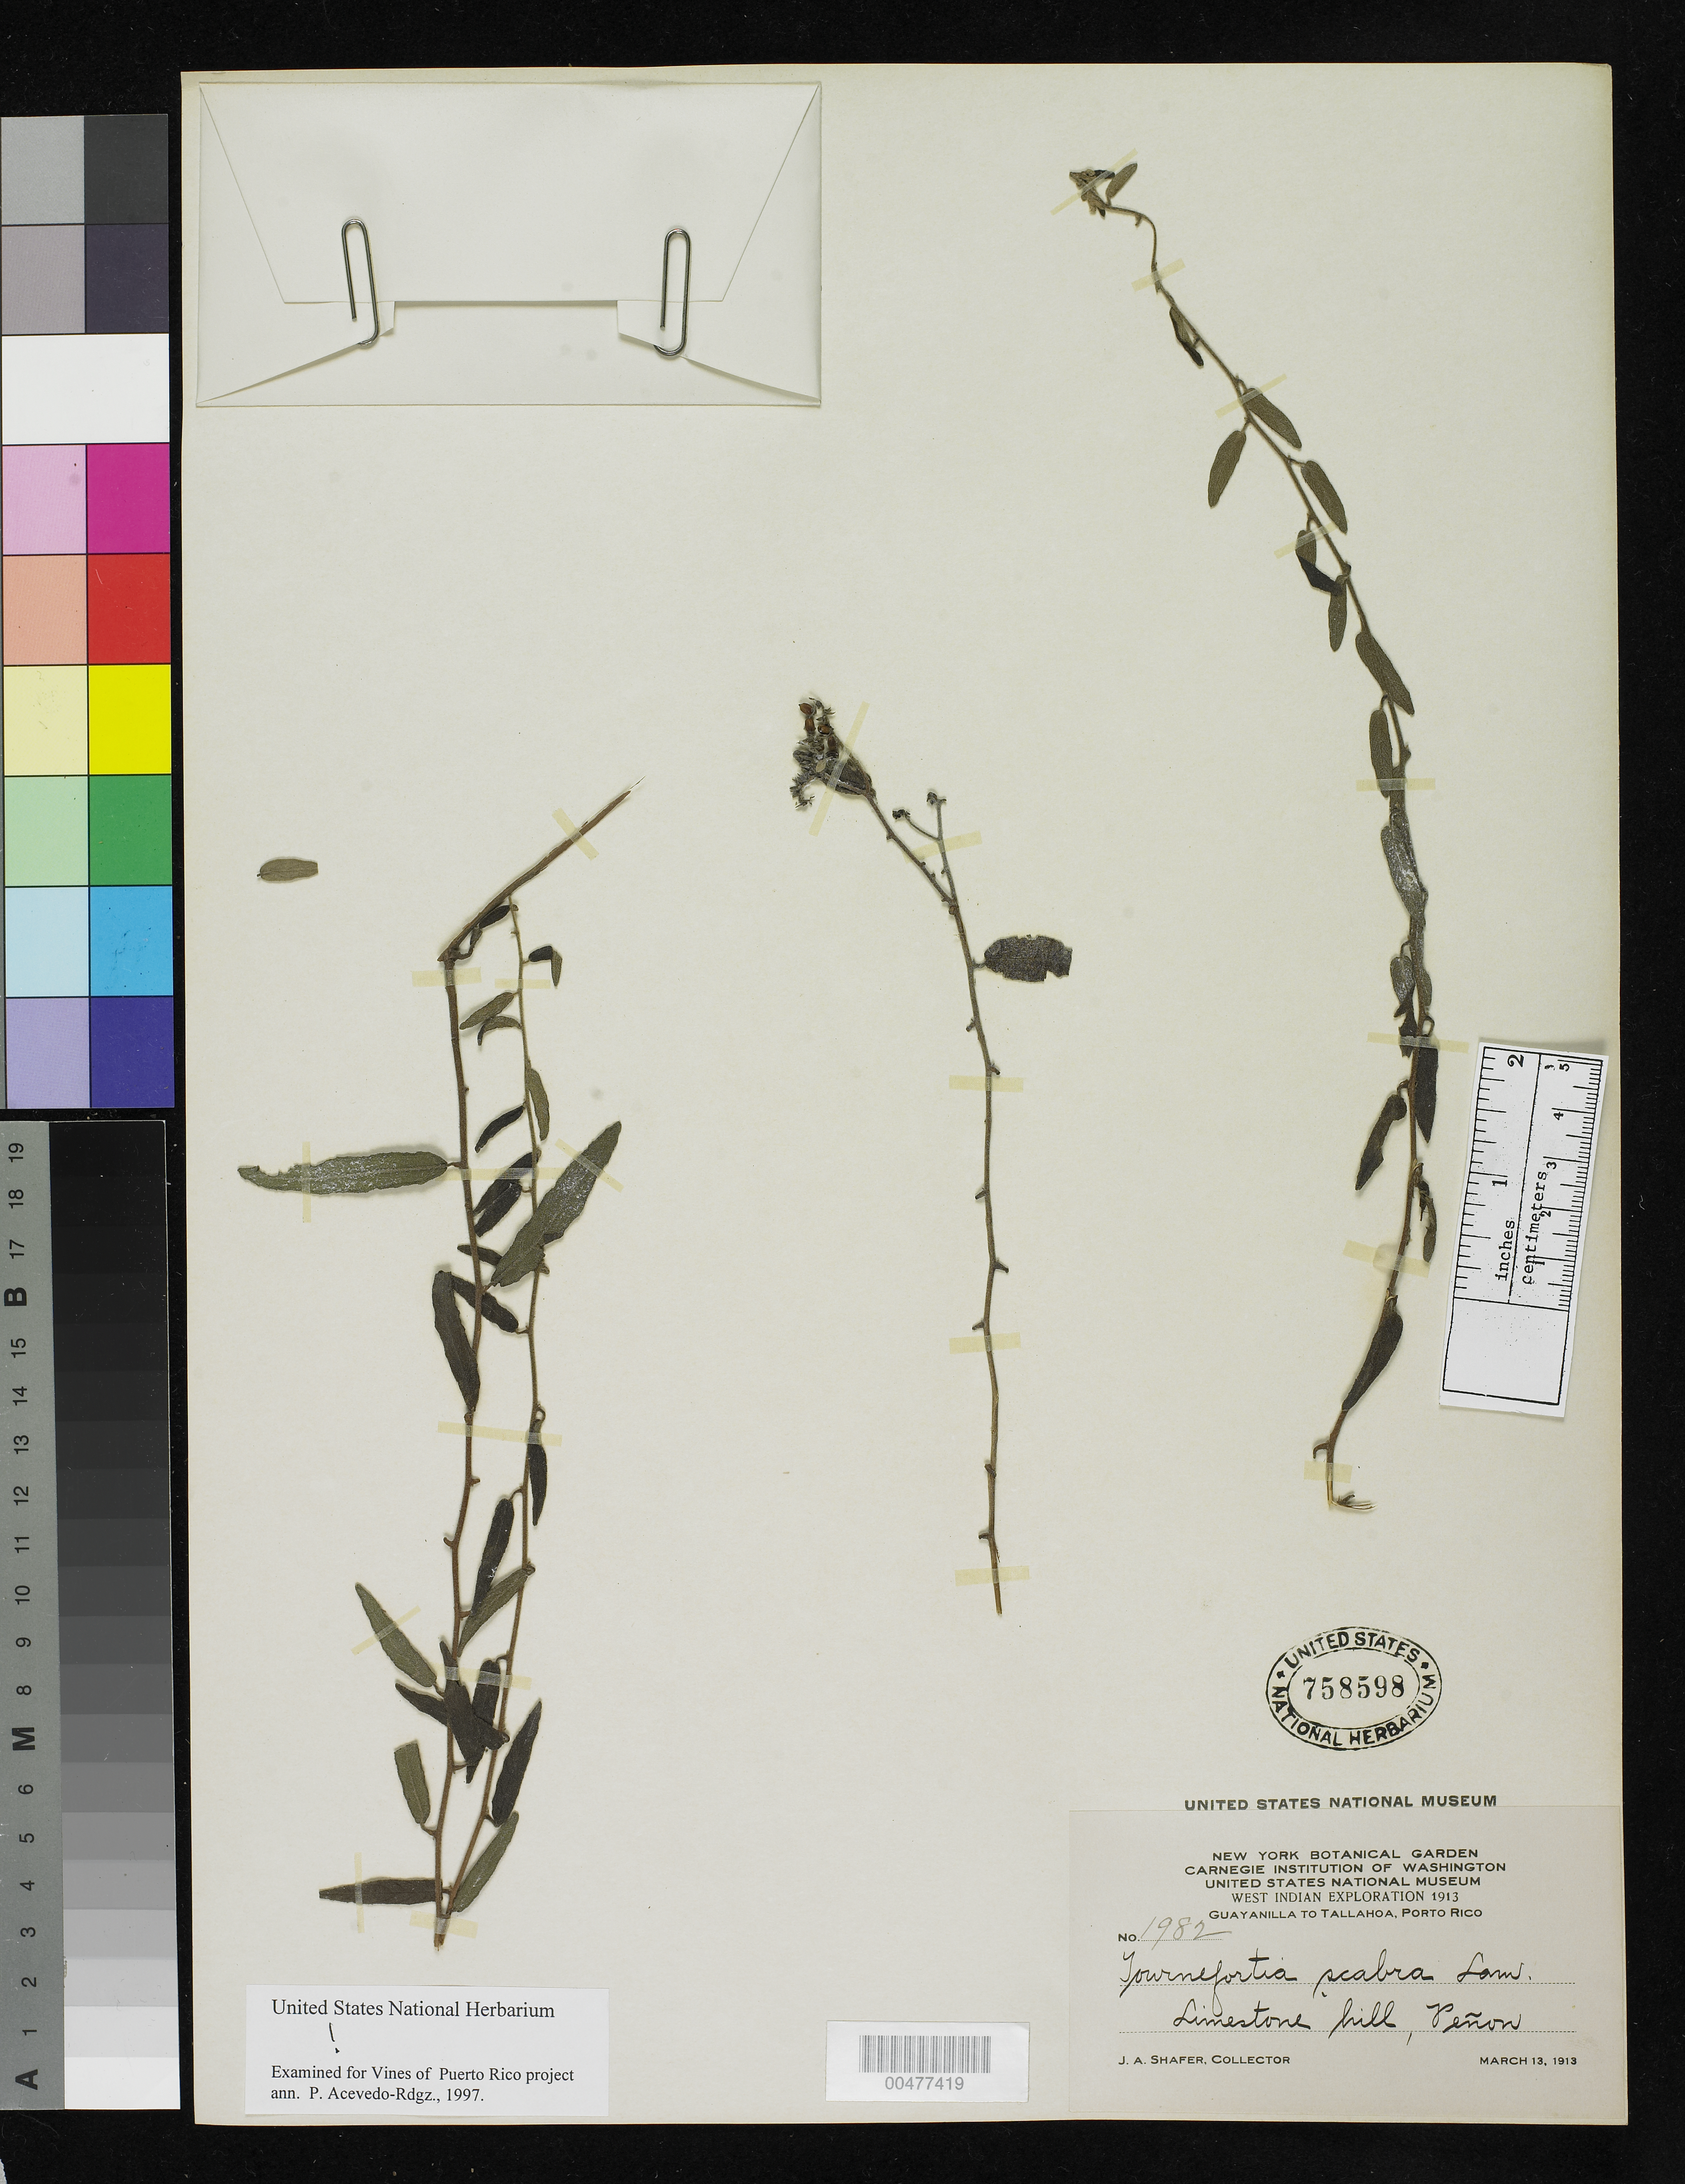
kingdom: Plantae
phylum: Tracheophyta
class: Magnoliopsida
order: Boraginales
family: Heliotropiaceae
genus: Tournefortia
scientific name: Tournefortia scabra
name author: Lam.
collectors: J. A. Shafer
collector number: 1982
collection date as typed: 13 Mar 1913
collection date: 1913-03-13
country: Puerto Rico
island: Greater Antilles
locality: Peñon. Limestone hill.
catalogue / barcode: US 758598